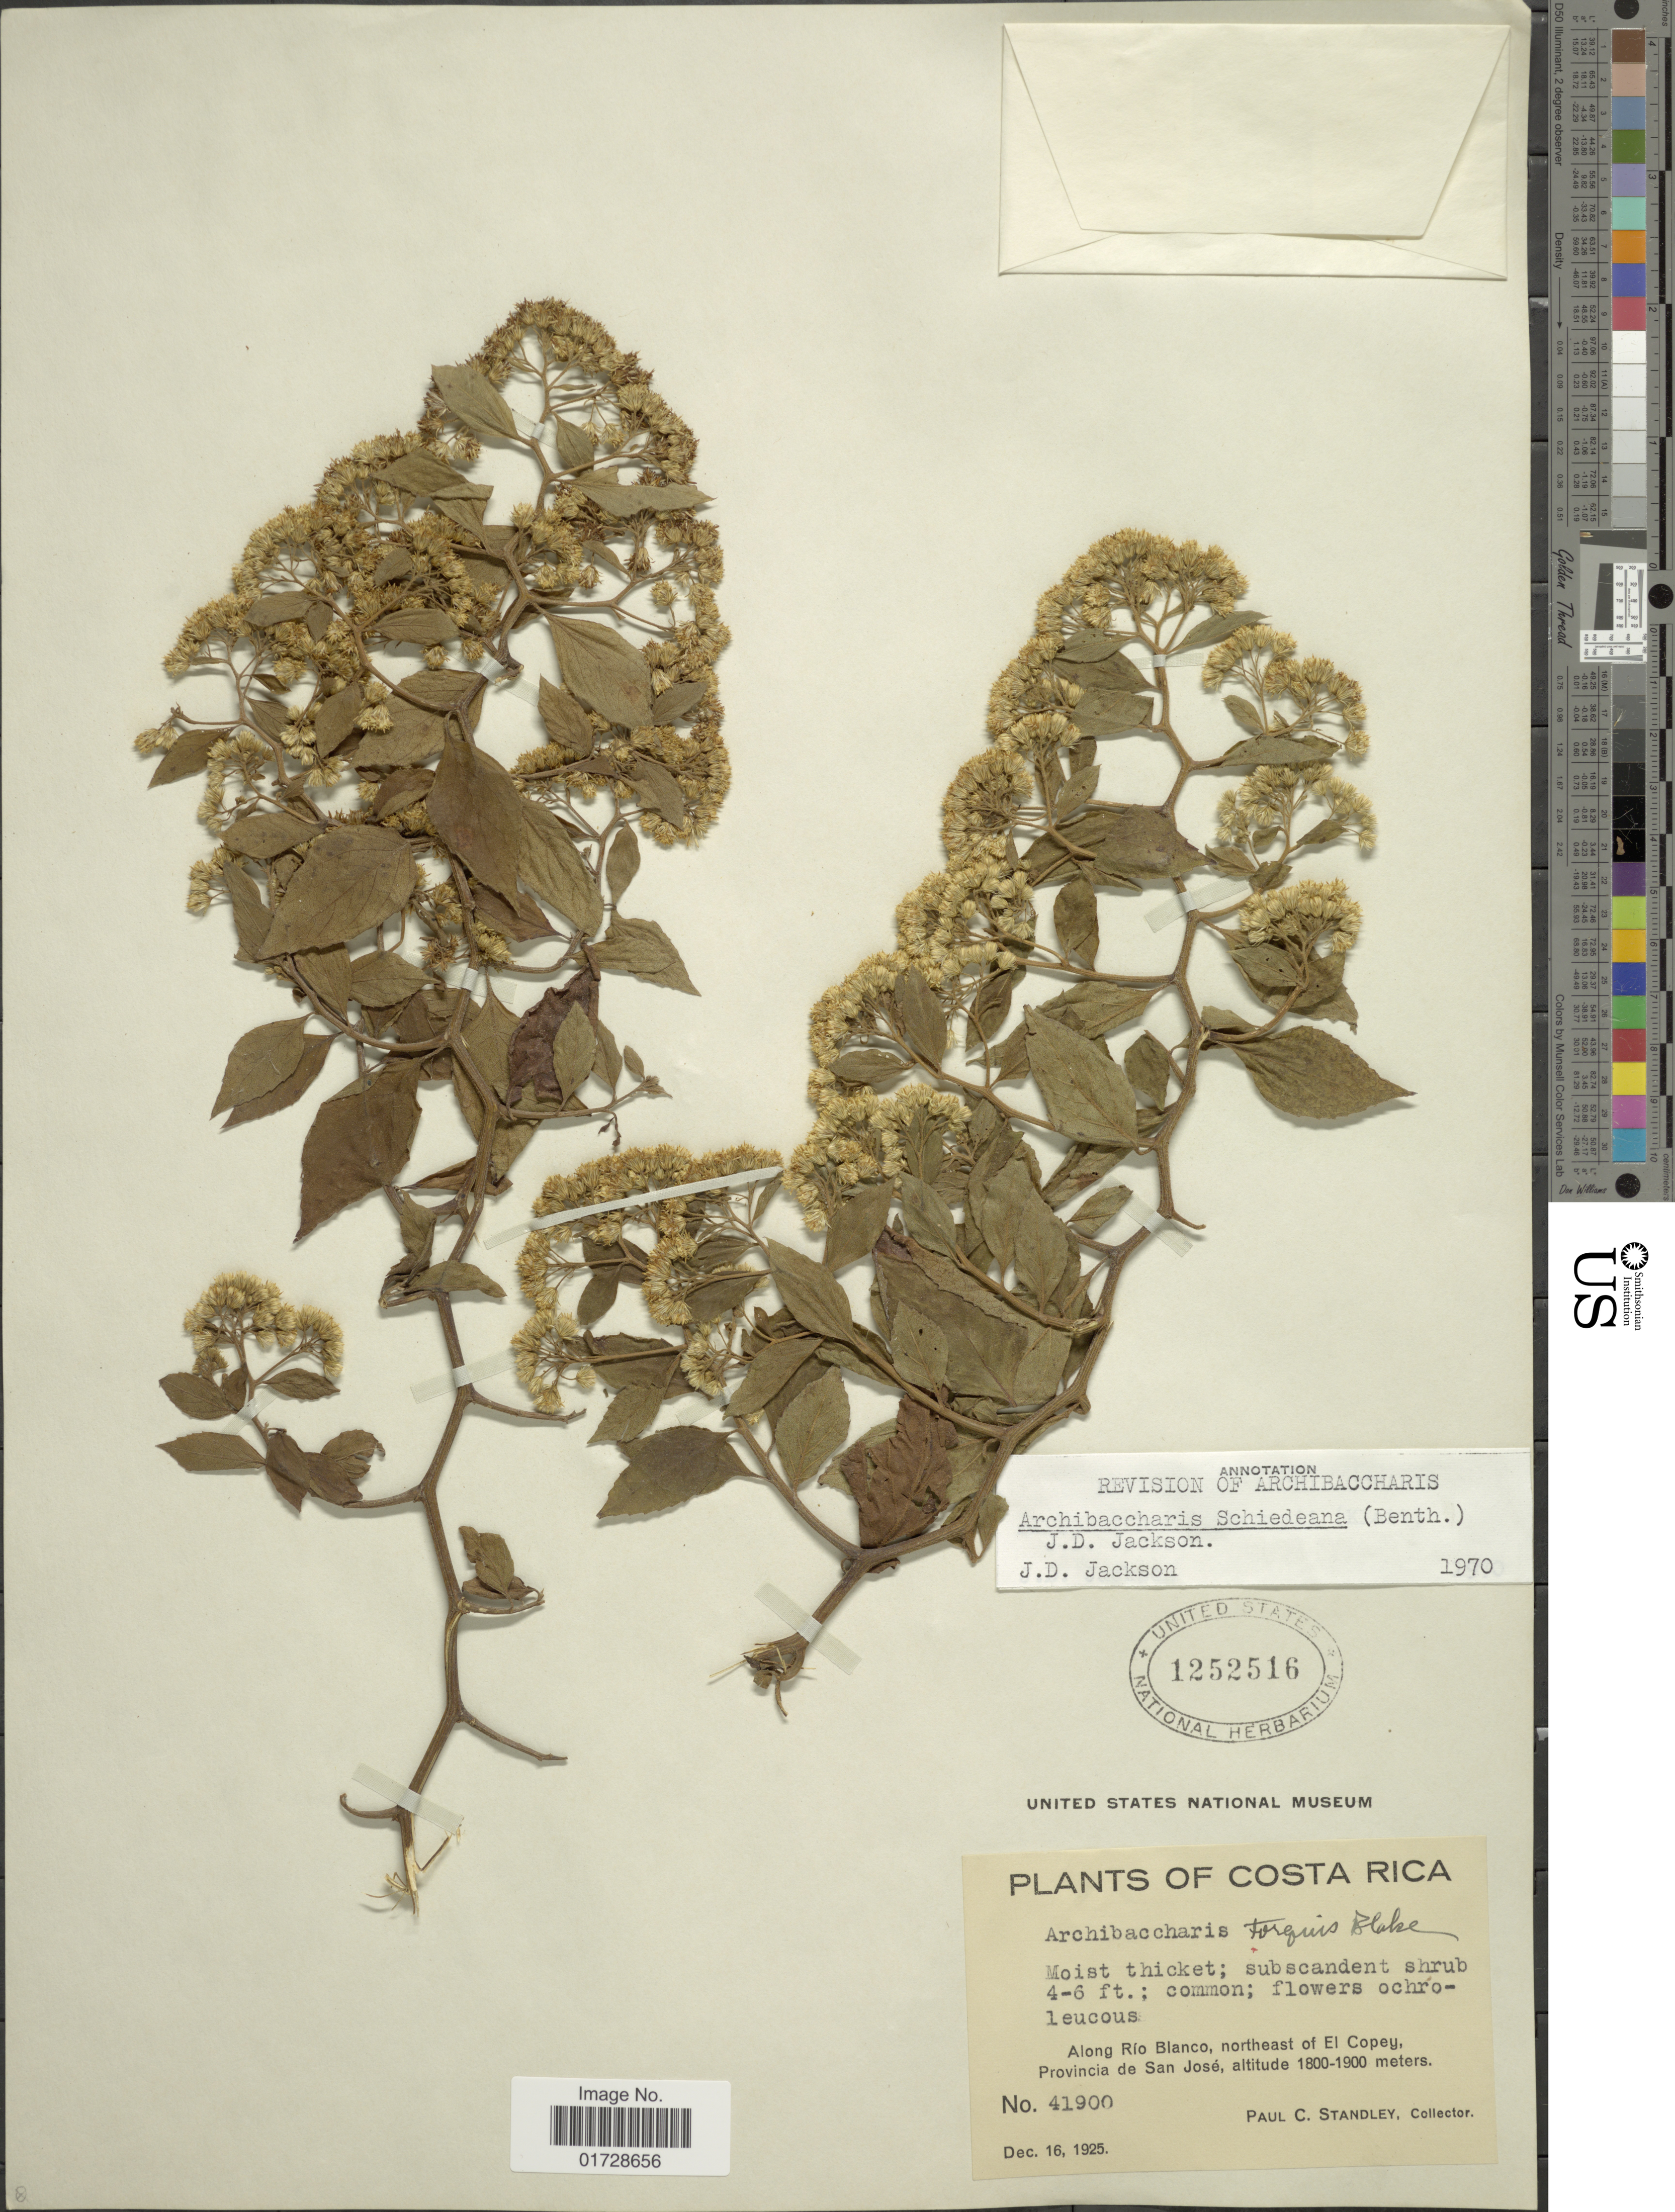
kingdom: Plantae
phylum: Tracheophyta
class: Magnoliopsida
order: Asterales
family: Asteraceae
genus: Archibaccharis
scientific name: Archibaccharis schiedeana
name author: (Benth.) J.D. Jacks.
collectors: P. C. Standley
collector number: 41900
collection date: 1925-12-16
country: Costa Rica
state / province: San José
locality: Along Rio Blanco, northeast of El Copey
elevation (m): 1800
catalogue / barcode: US 1252516